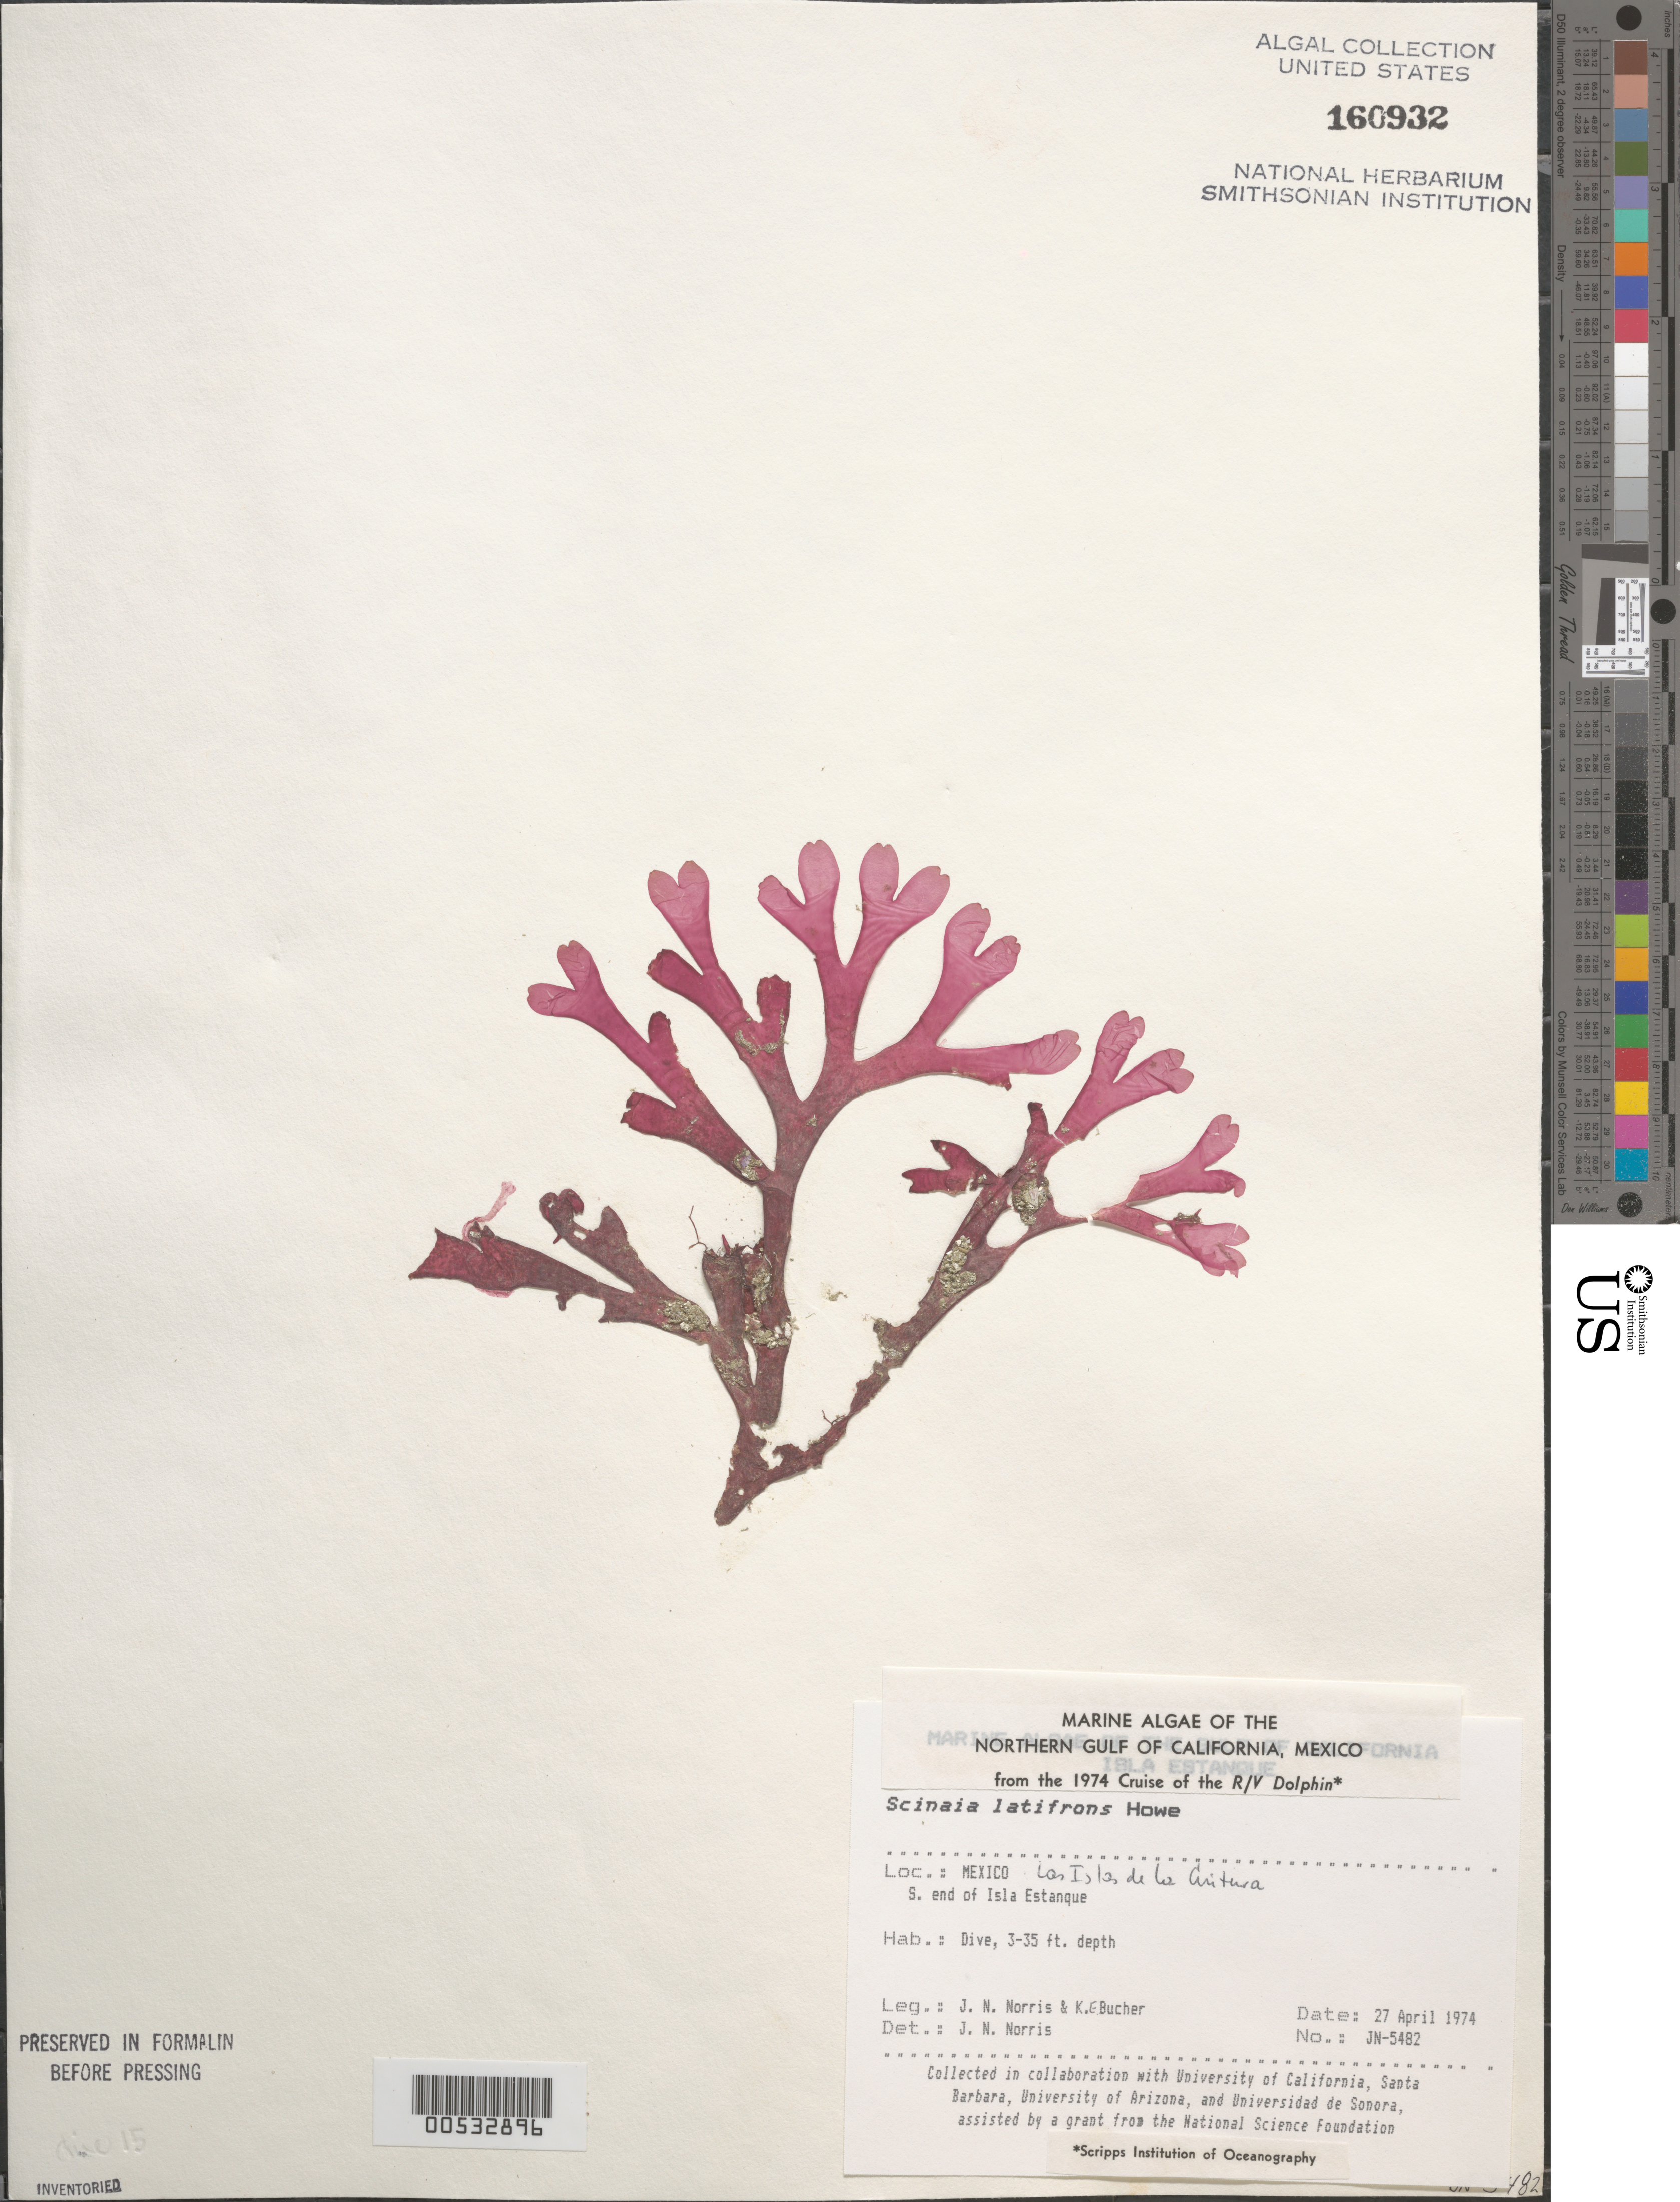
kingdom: Plantae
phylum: Rhodophyta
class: Florideophyceae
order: Nemaliales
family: Scinaiaceae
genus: Scinaia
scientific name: Scinaia latifrons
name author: M. Howe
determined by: Norris, James N.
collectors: J. N. Norris & K. E. Bucher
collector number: JN-5482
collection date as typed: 27 Apr 1974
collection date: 1974-04-27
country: Mexico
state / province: Baja California Norte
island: Isla Estanque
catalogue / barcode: US 160932